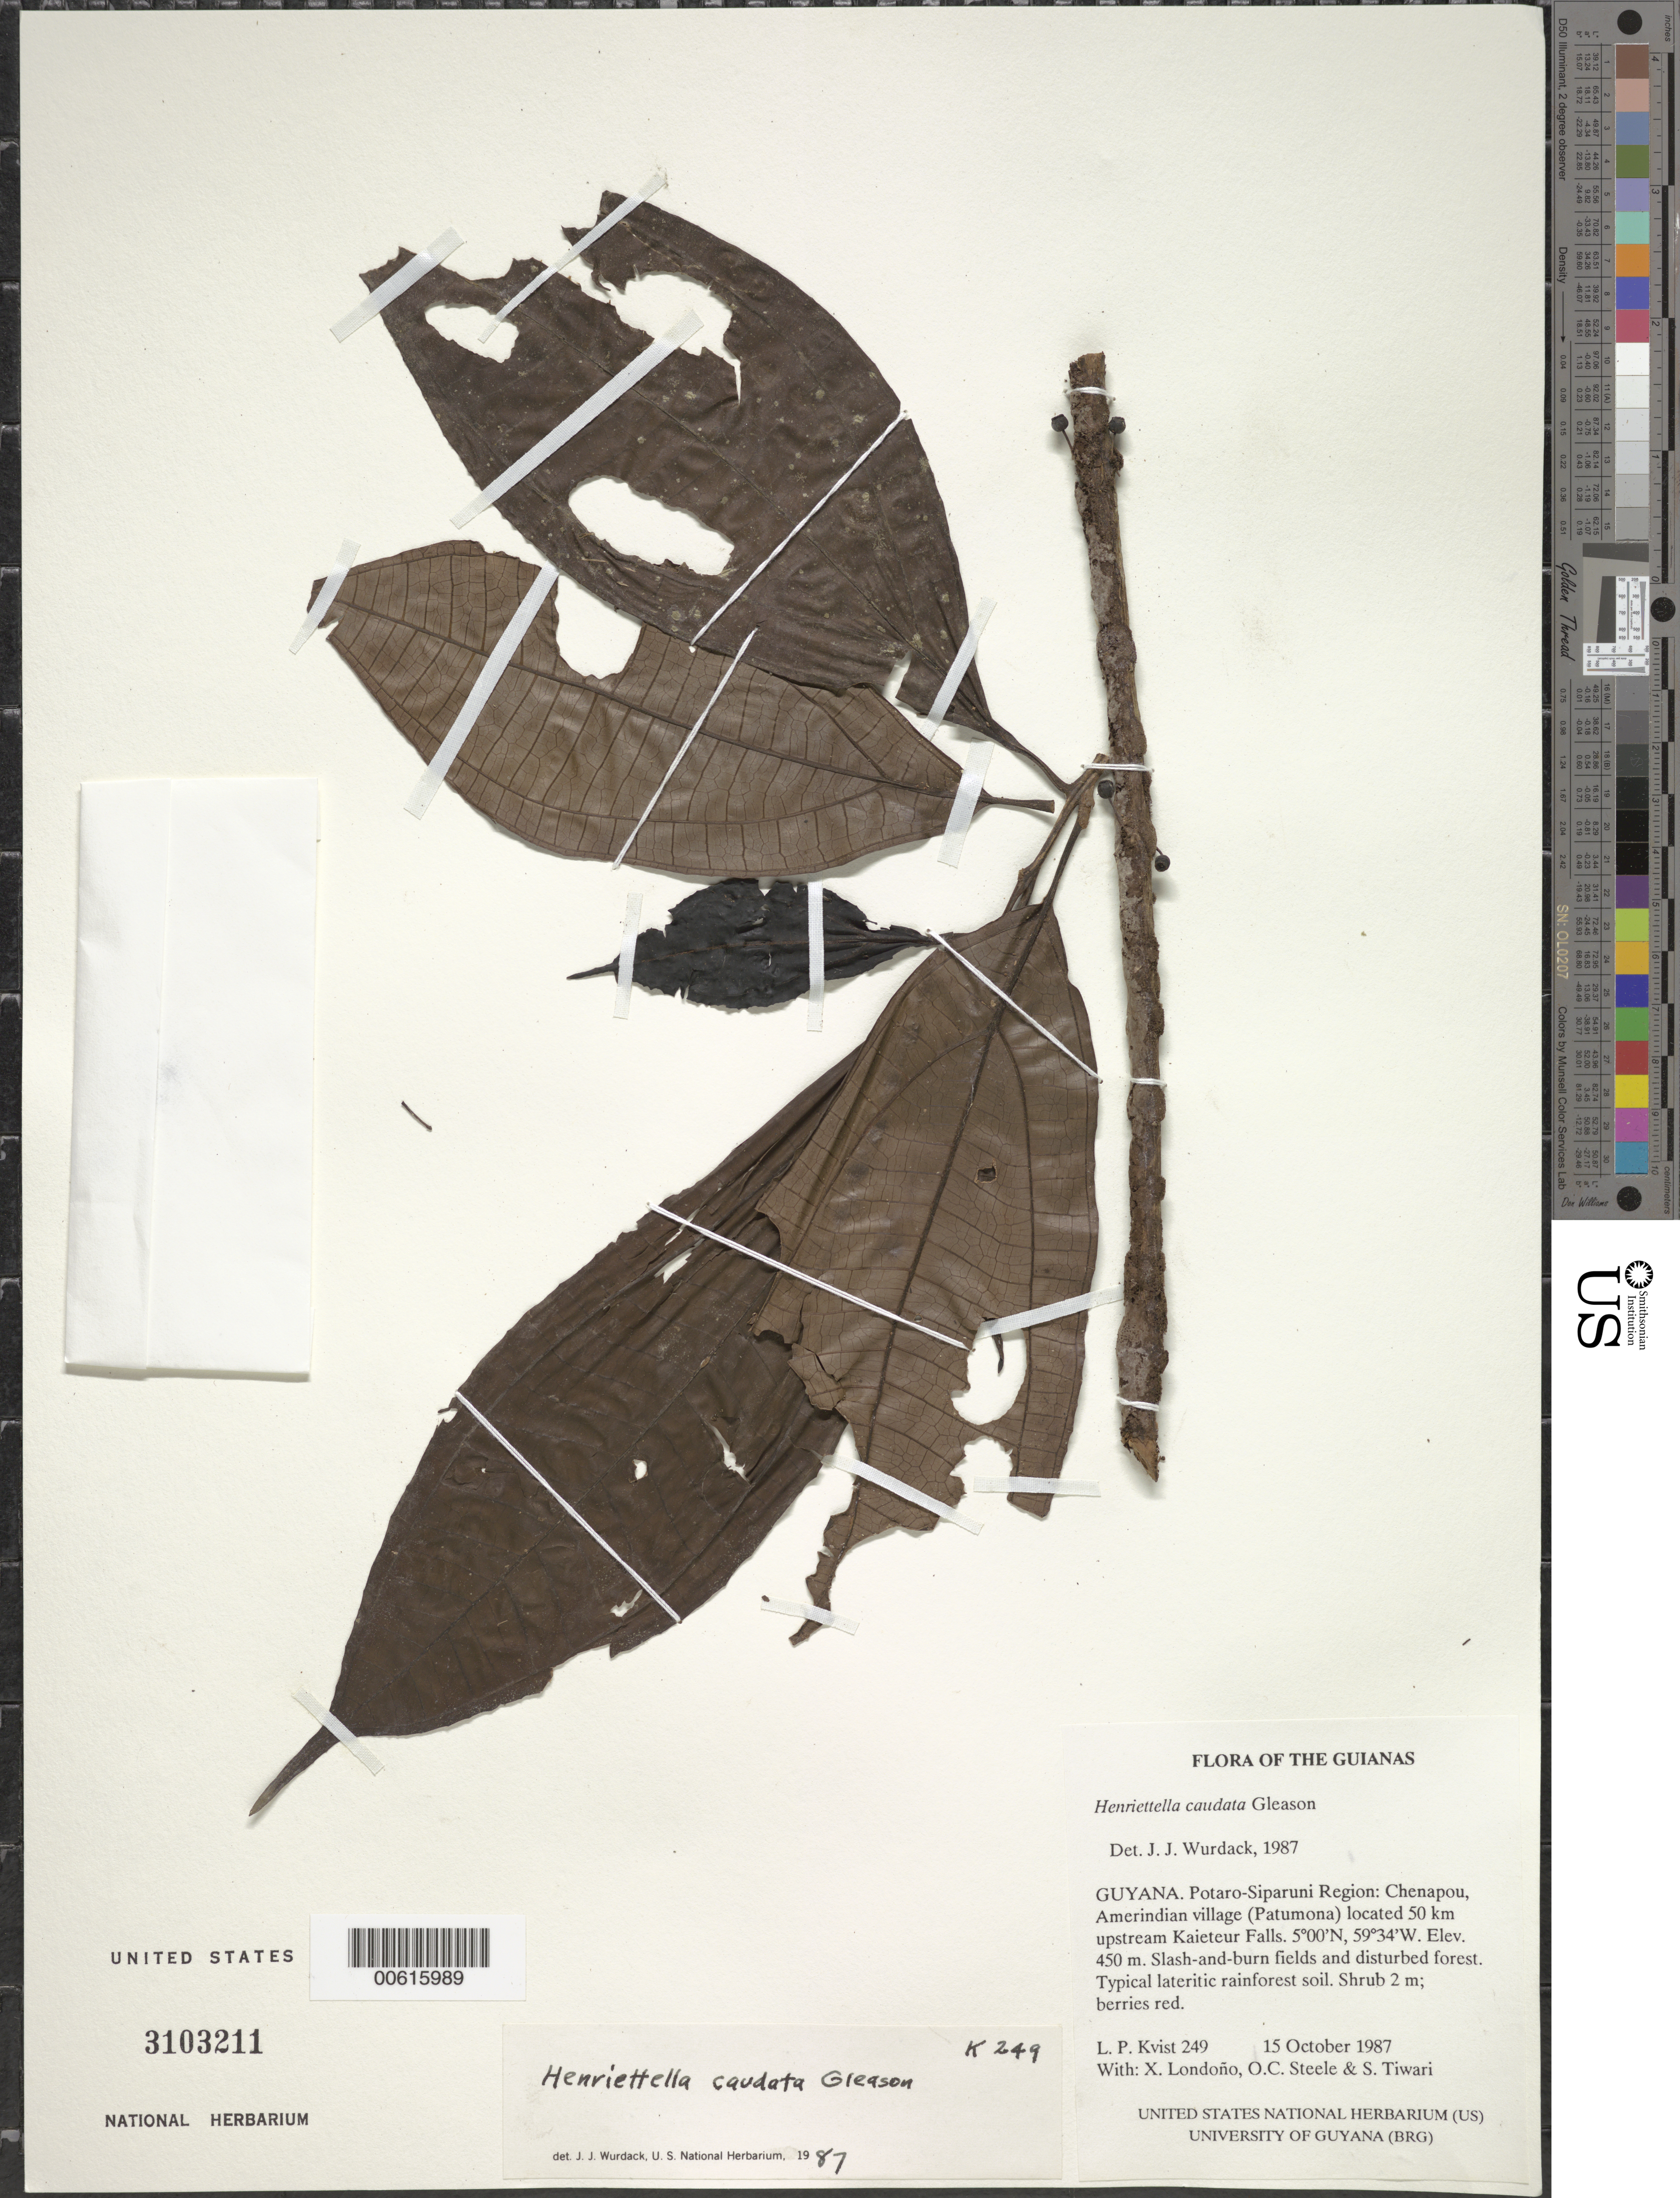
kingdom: Plantae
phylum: Tracheophyta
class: Magnoliopsida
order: Myrtales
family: Melastomataceae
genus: Henriettea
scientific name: Henriettea caudata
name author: (Gleason) Penneys et al.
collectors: L. P. Kvist, X. Londoño, O. C. Steele & S. Tiwari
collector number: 249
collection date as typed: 15 October 1987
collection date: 1987-10-15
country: Guyana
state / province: Potaro-Siparuni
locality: Chenapou, Amerindian village (Patumona) located 50 km upstream Kaieteur Falls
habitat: Slash-and-burn fields and disturbed forest. Typical lateritic rainforest soil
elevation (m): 450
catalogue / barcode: US 3103211